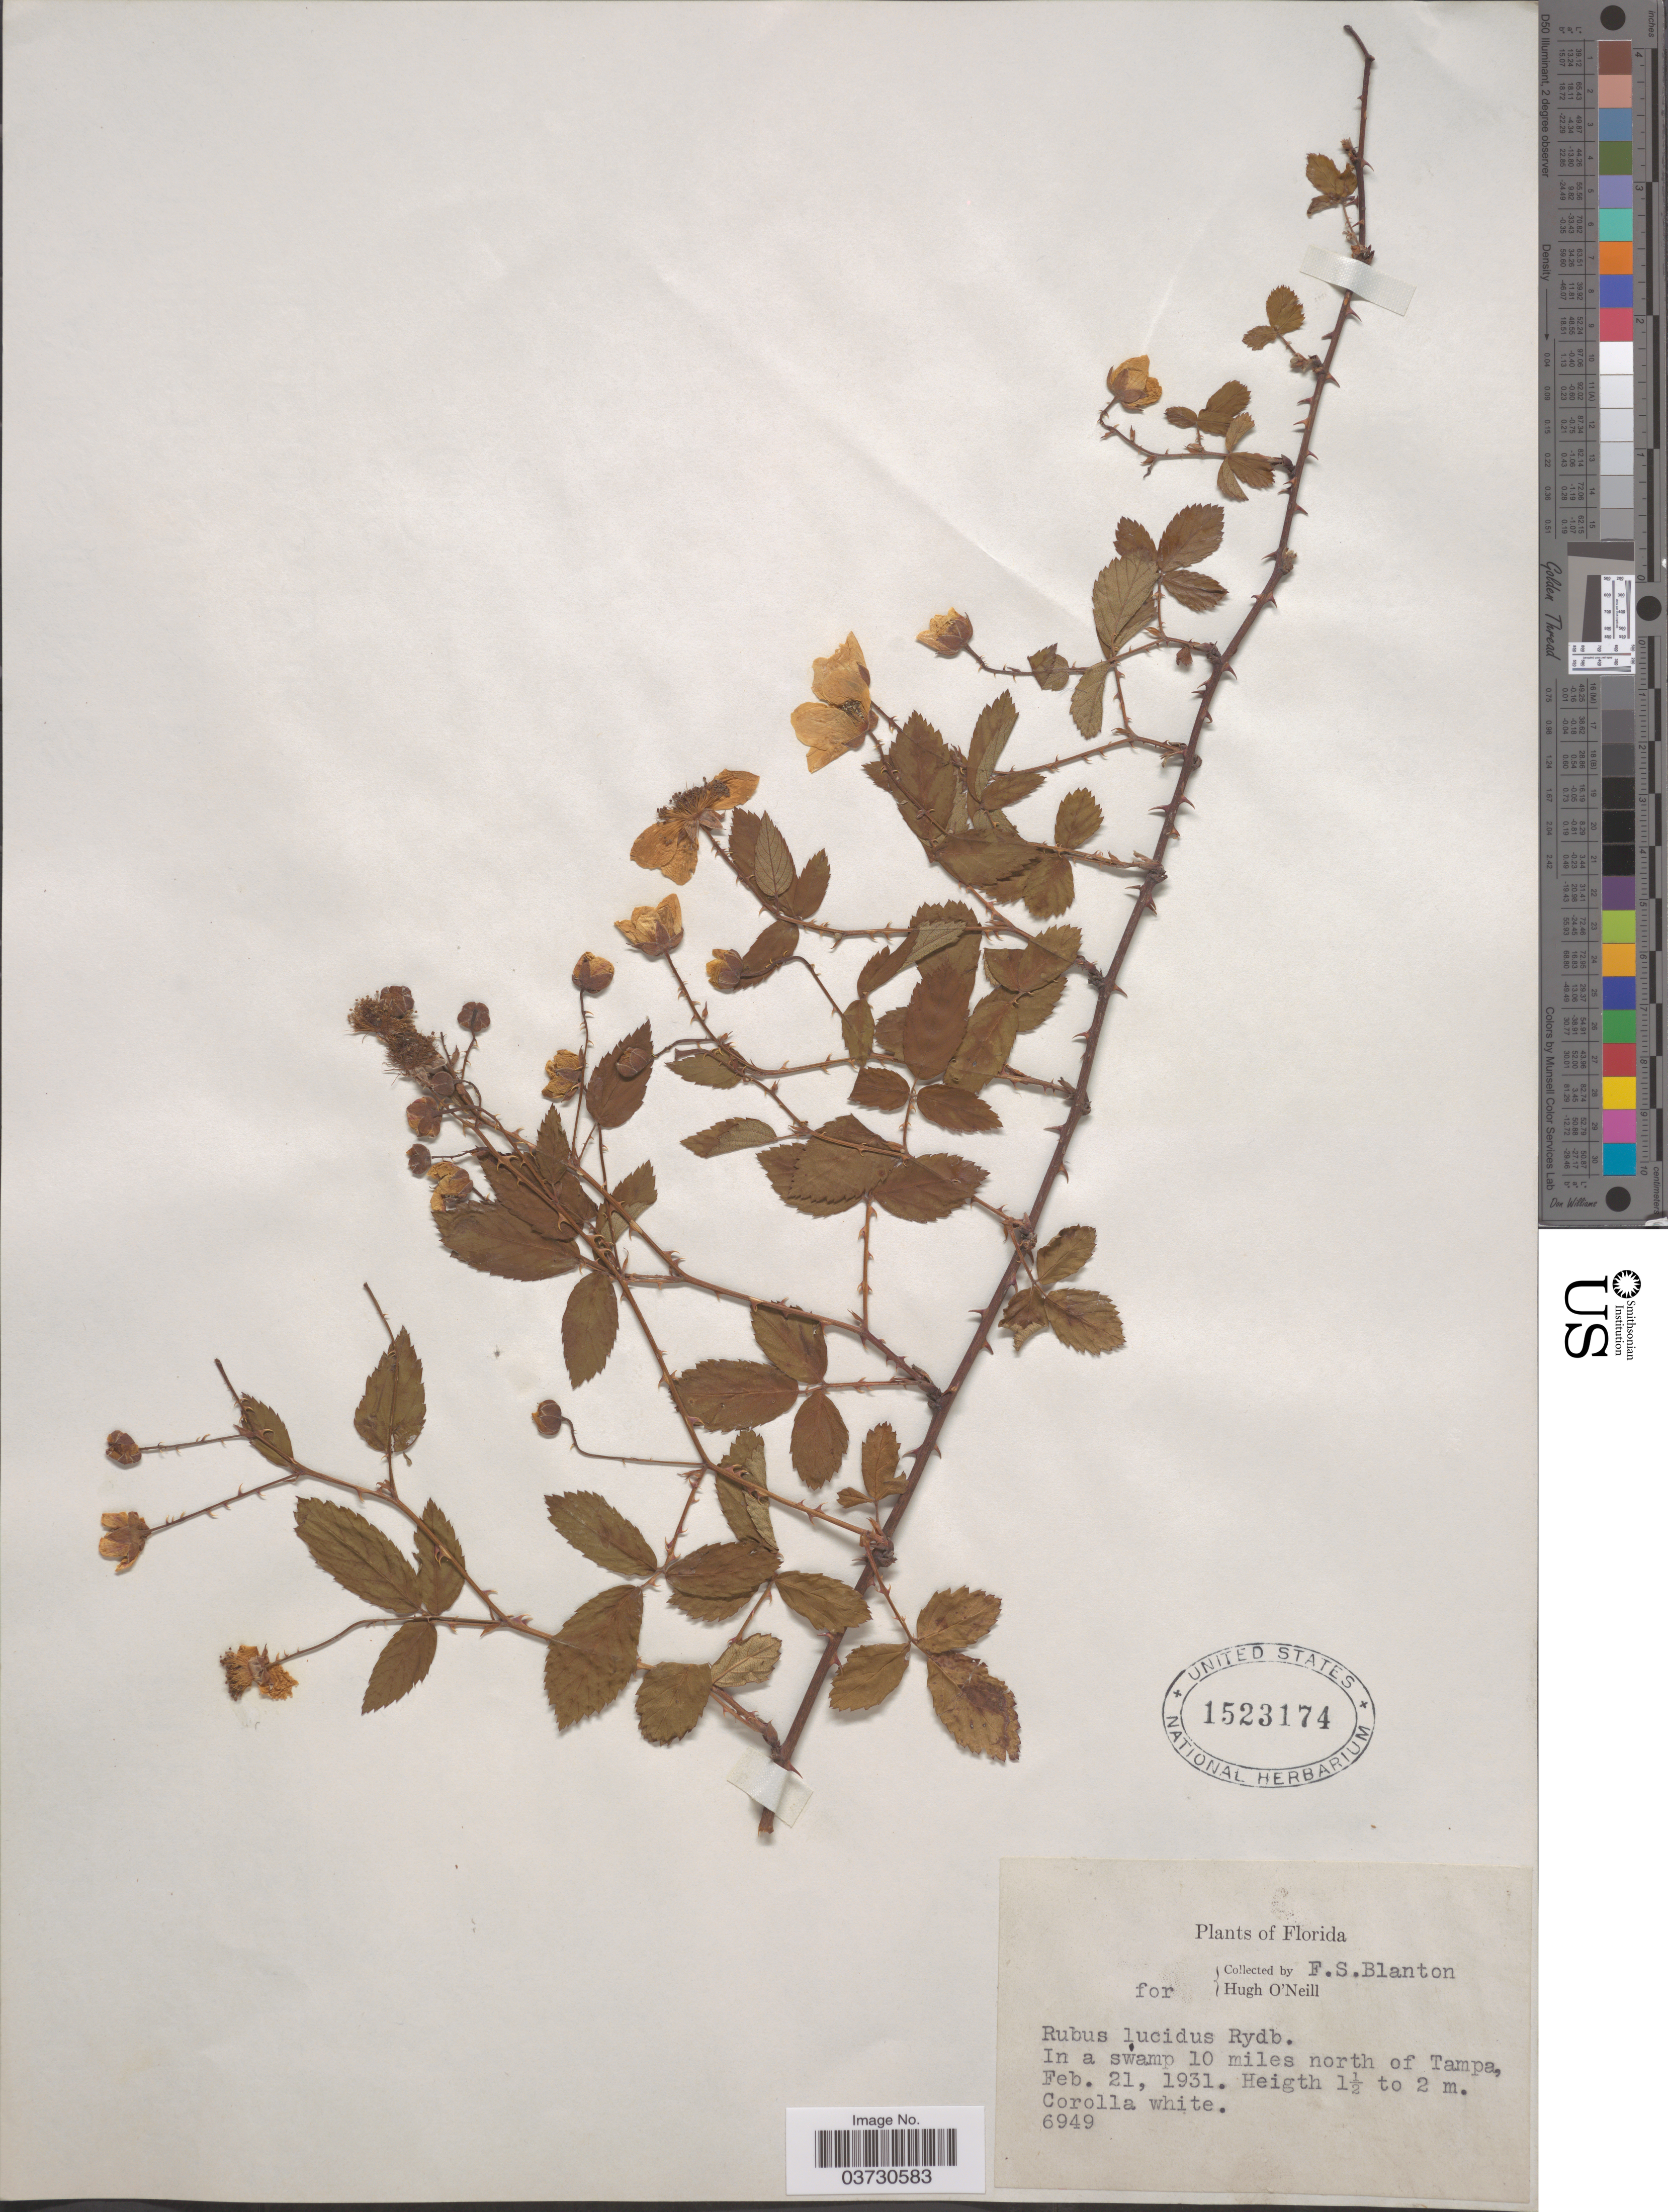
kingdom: Plantae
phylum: Tracheophyta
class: Magnoliopsida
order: Rosales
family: Rosaceae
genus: Rubus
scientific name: Rubus lucidus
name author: Rydb.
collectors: F. S. Blanton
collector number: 6949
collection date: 1931-02-21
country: United States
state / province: Florida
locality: In a swamp 10 miles north of Tampa.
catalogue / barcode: US 1523174